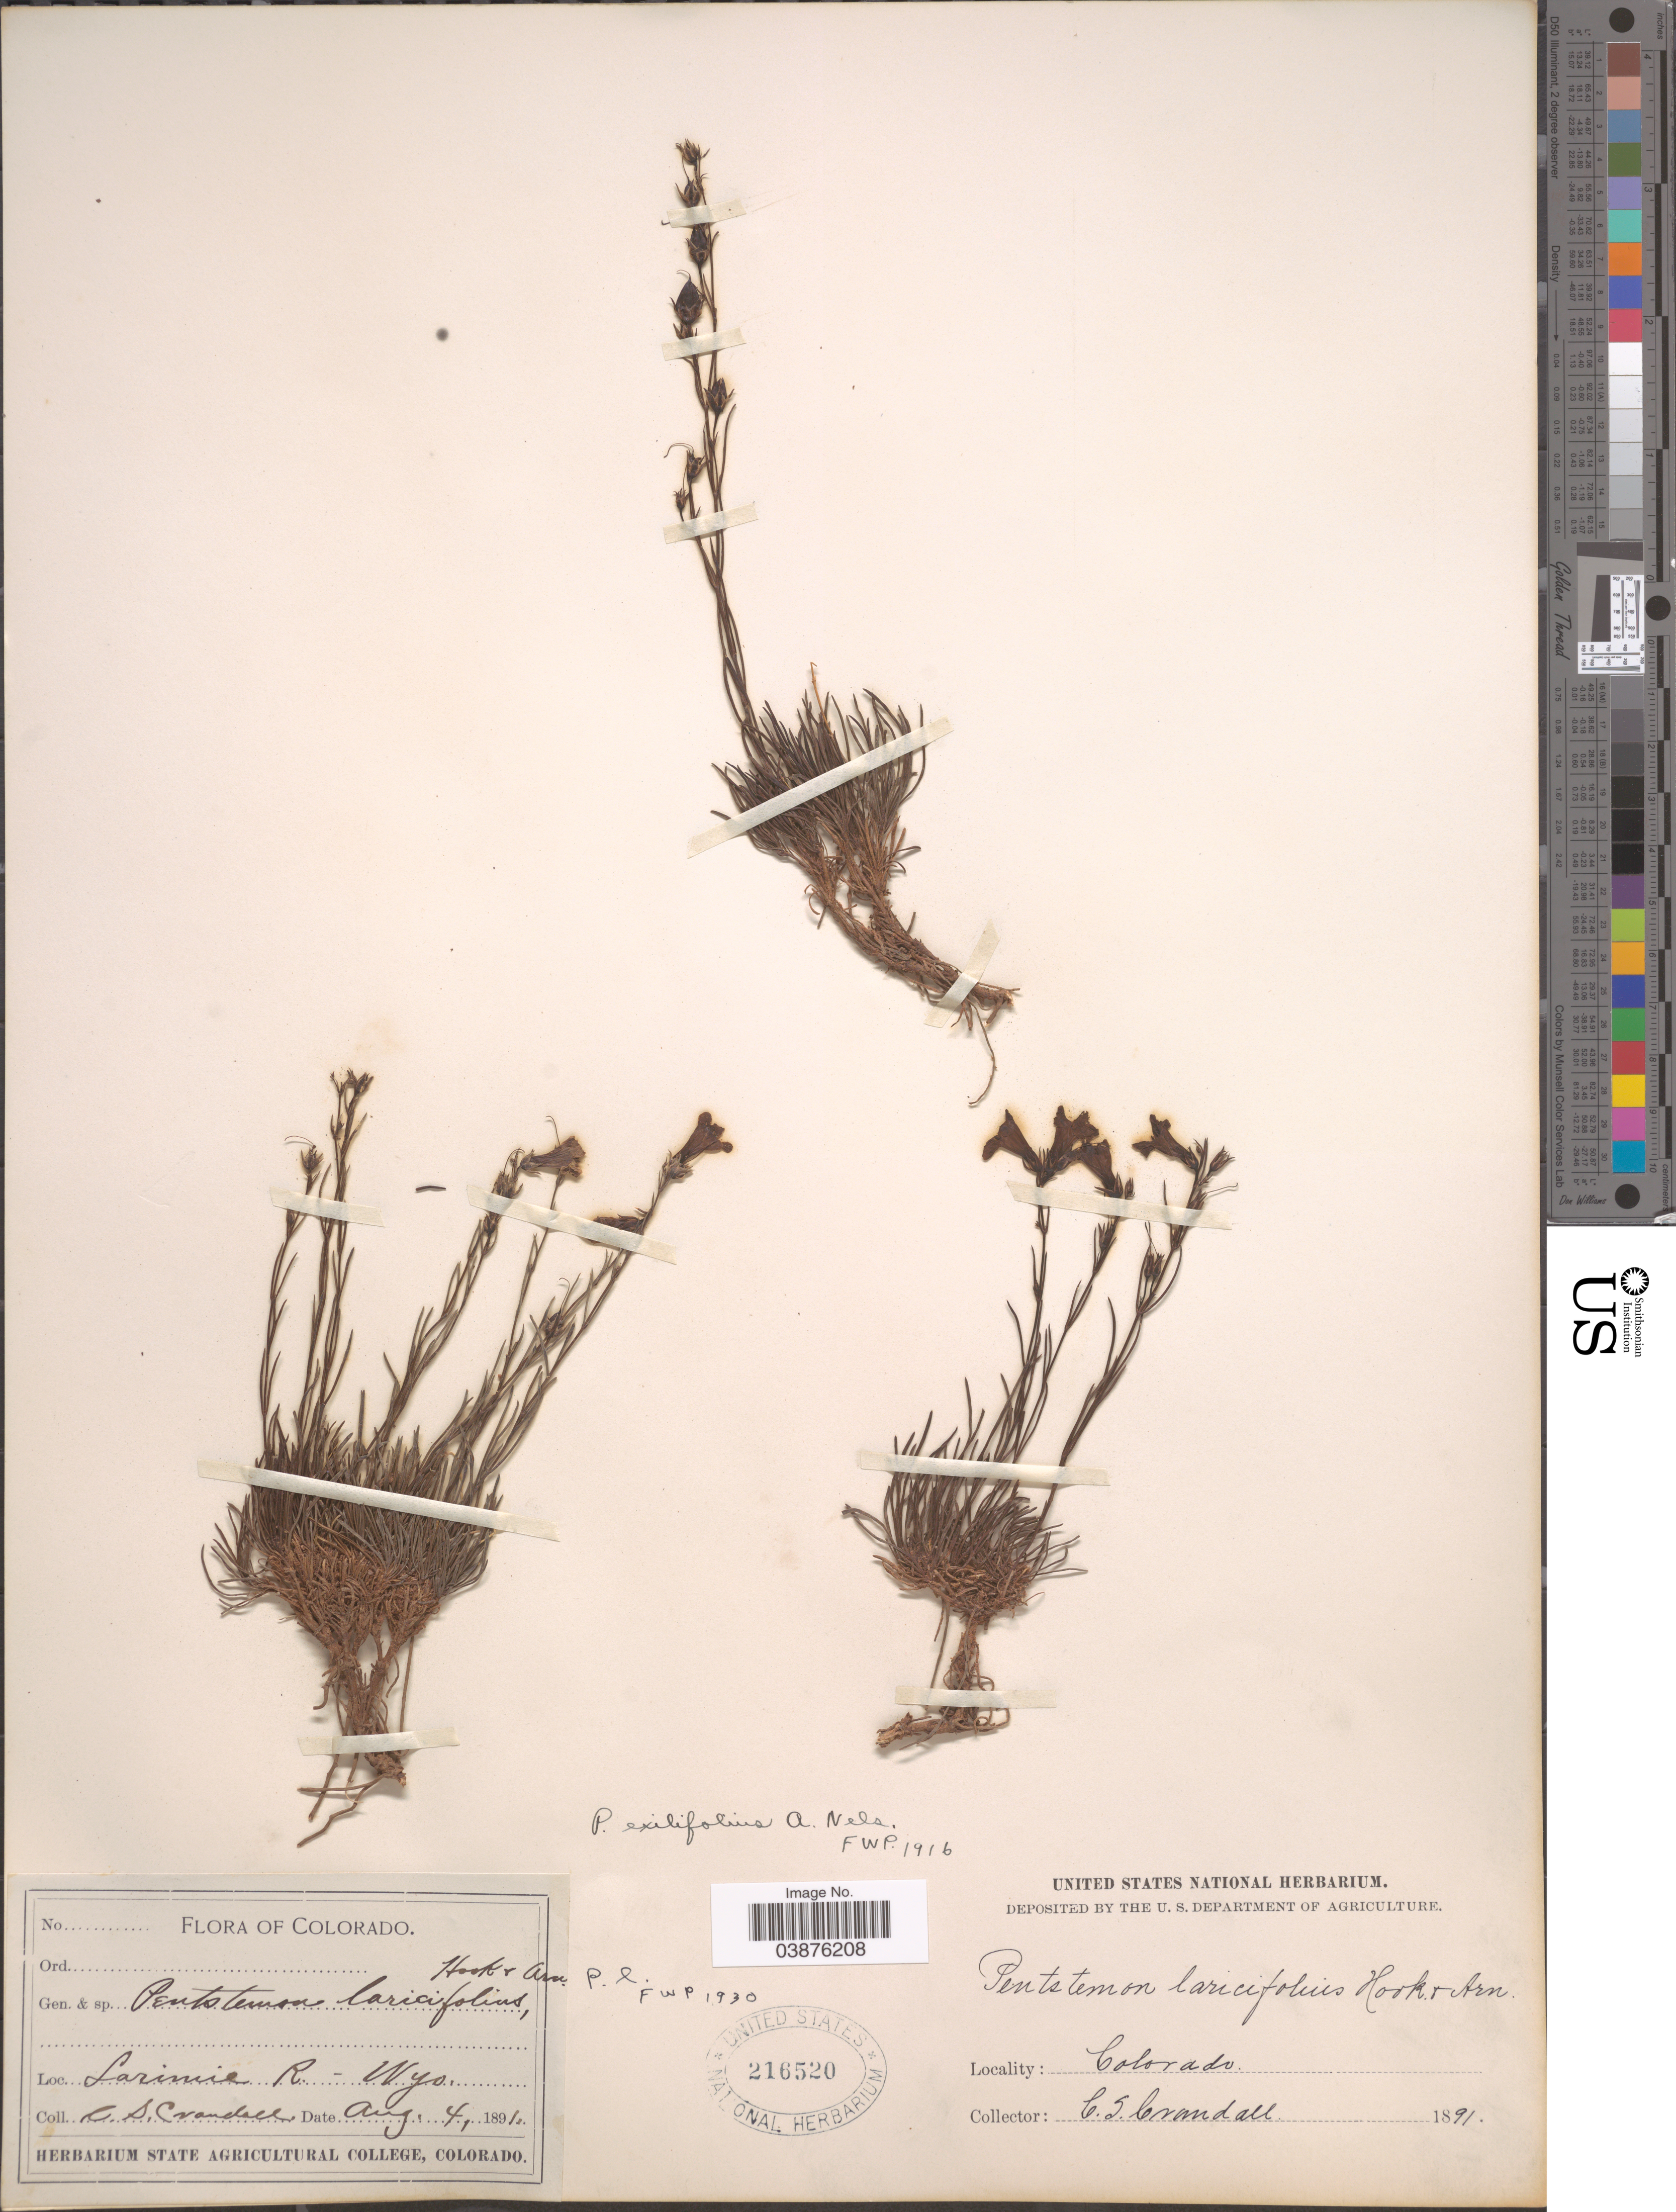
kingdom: Plantae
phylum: Tracheophyta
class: Magnoliopsida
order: Lamiales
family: Plantaginaceae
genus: Penstemon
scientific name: Penstemon laricifolius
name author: Hook. & Arn.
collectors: C. Crandall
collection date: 1891-08-04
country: United States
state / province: Colorado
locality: Larimie R.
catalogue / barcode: US 216520